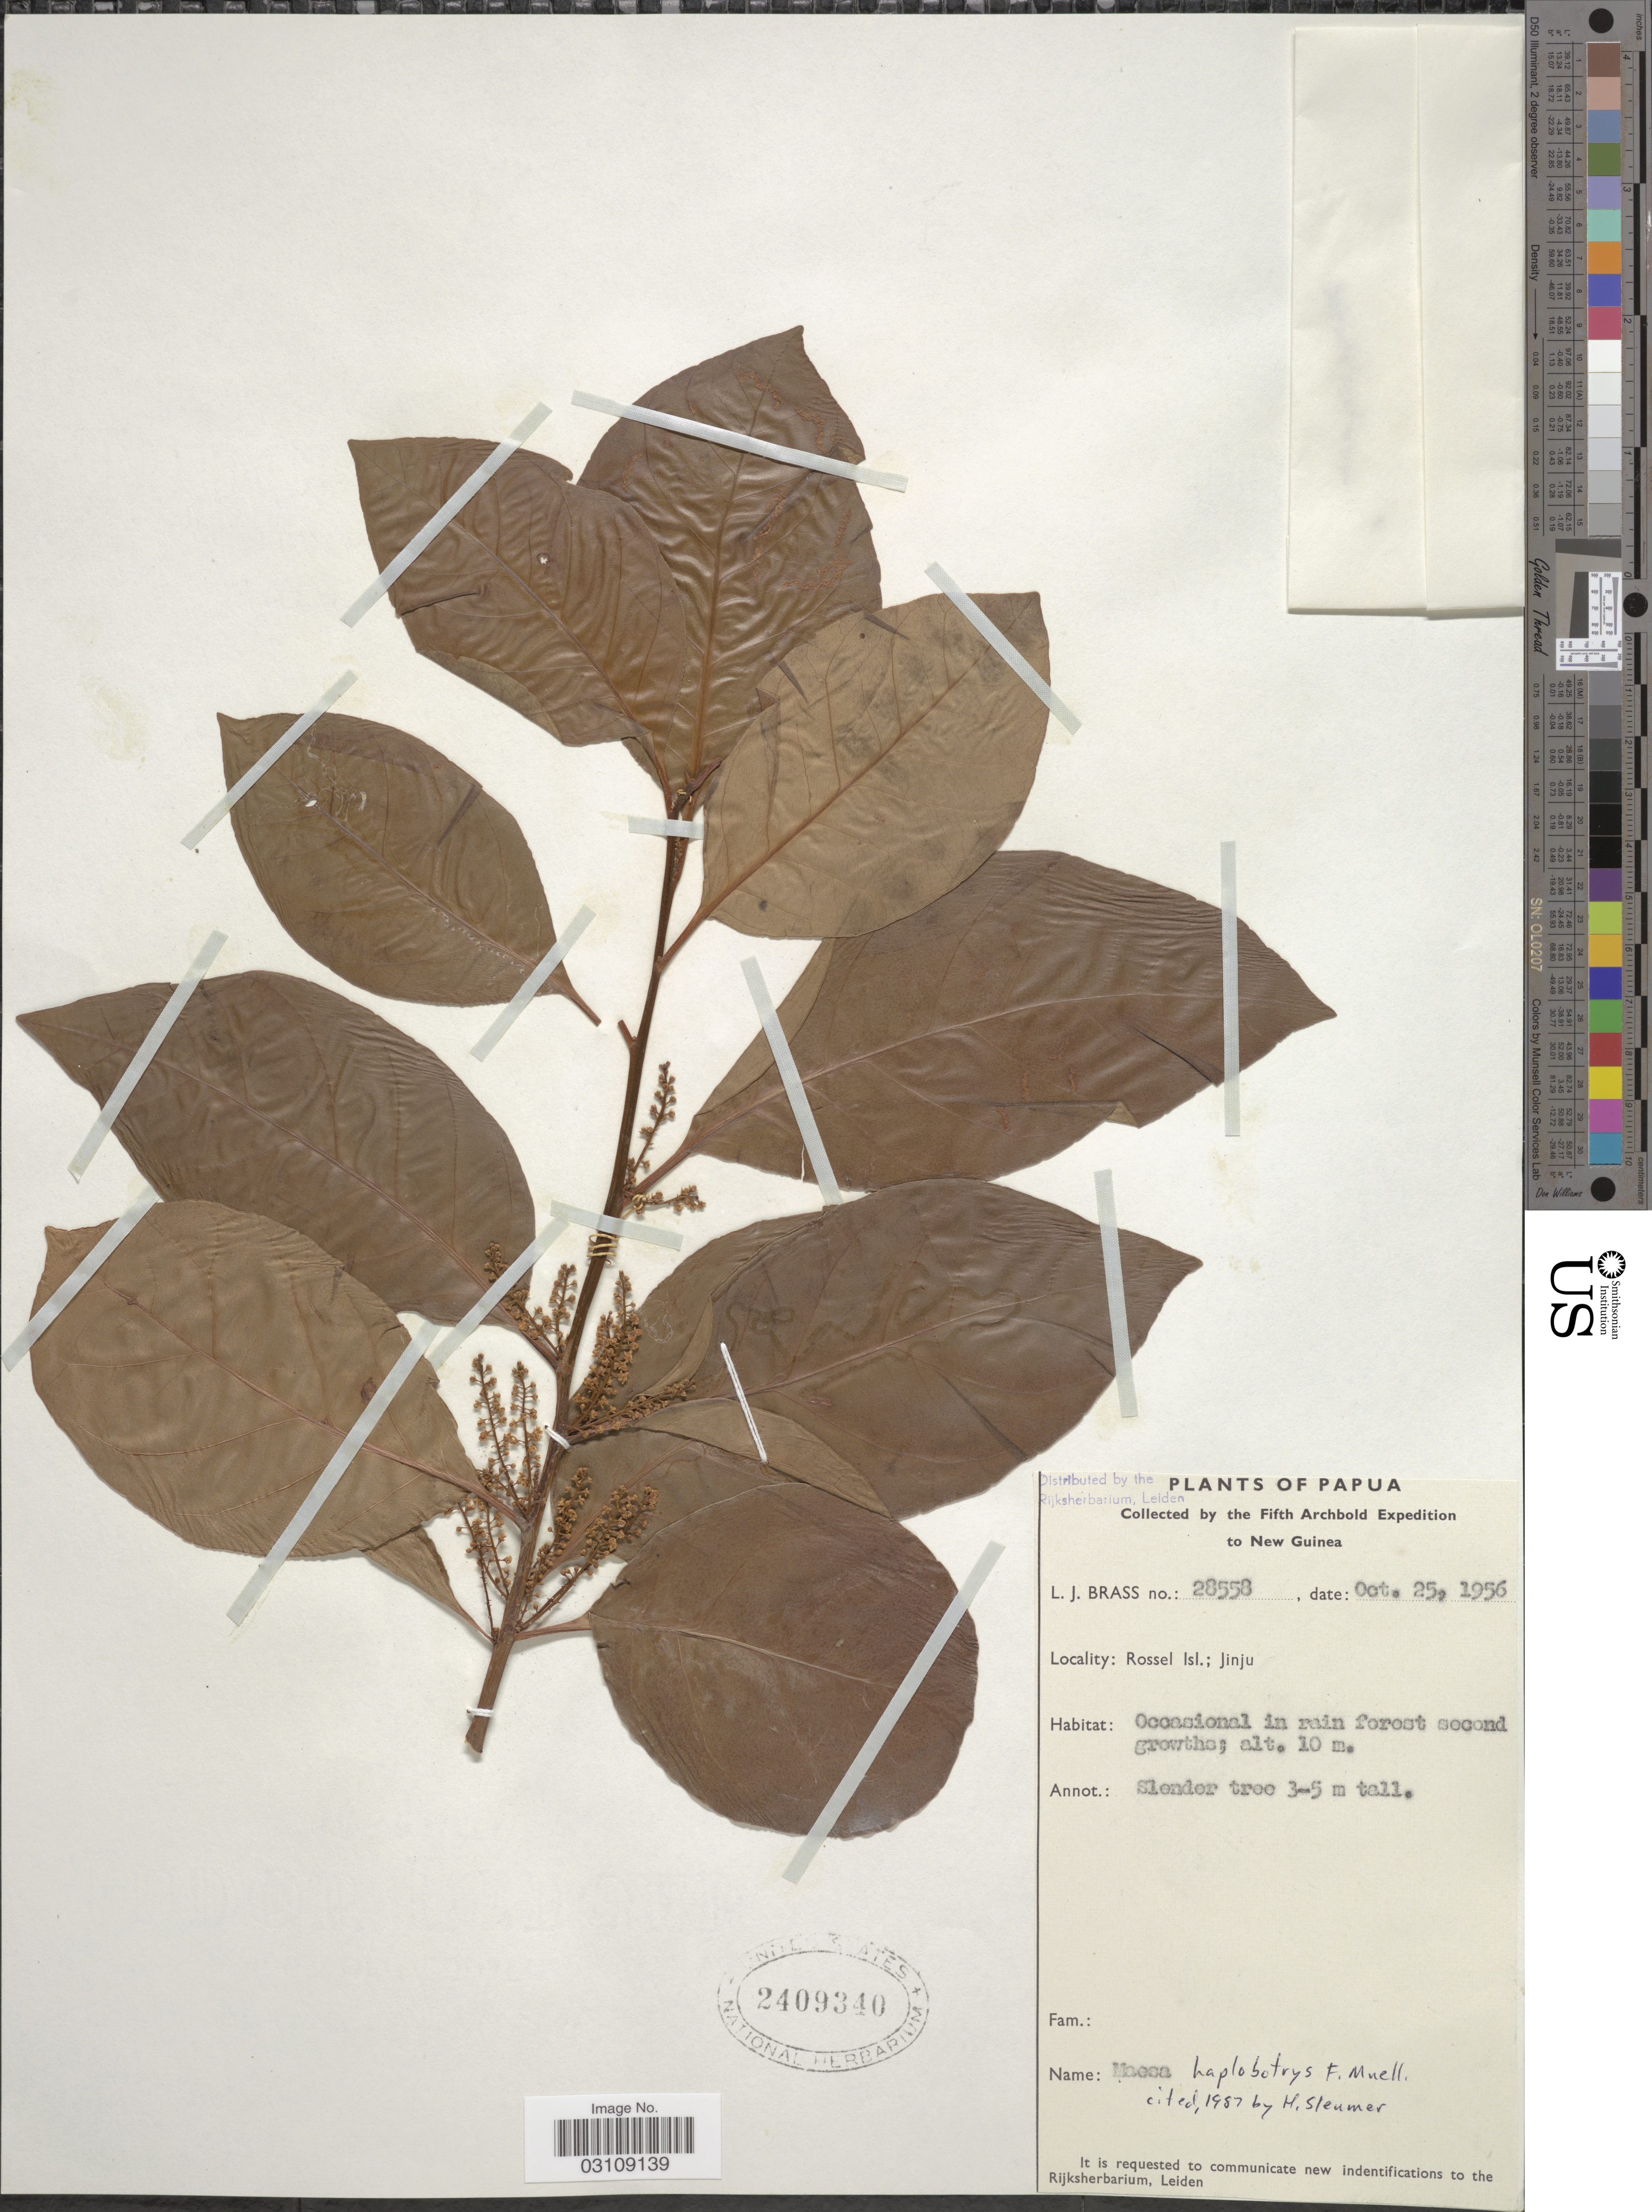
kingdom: Plantae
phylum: Tracheophyta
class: Magnoliopsida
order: Ericales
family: Primulaceae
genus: Maesa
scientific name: Maesa haplobotrys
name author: F. Muell.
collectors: L. J. Brass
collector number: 28558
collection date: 1956-10-25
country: Papua New Guinea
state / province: Milne Bay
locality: Papua, New Guinea, Rossel Isl.; Jinju.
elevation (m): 10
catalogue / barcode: US 2409340